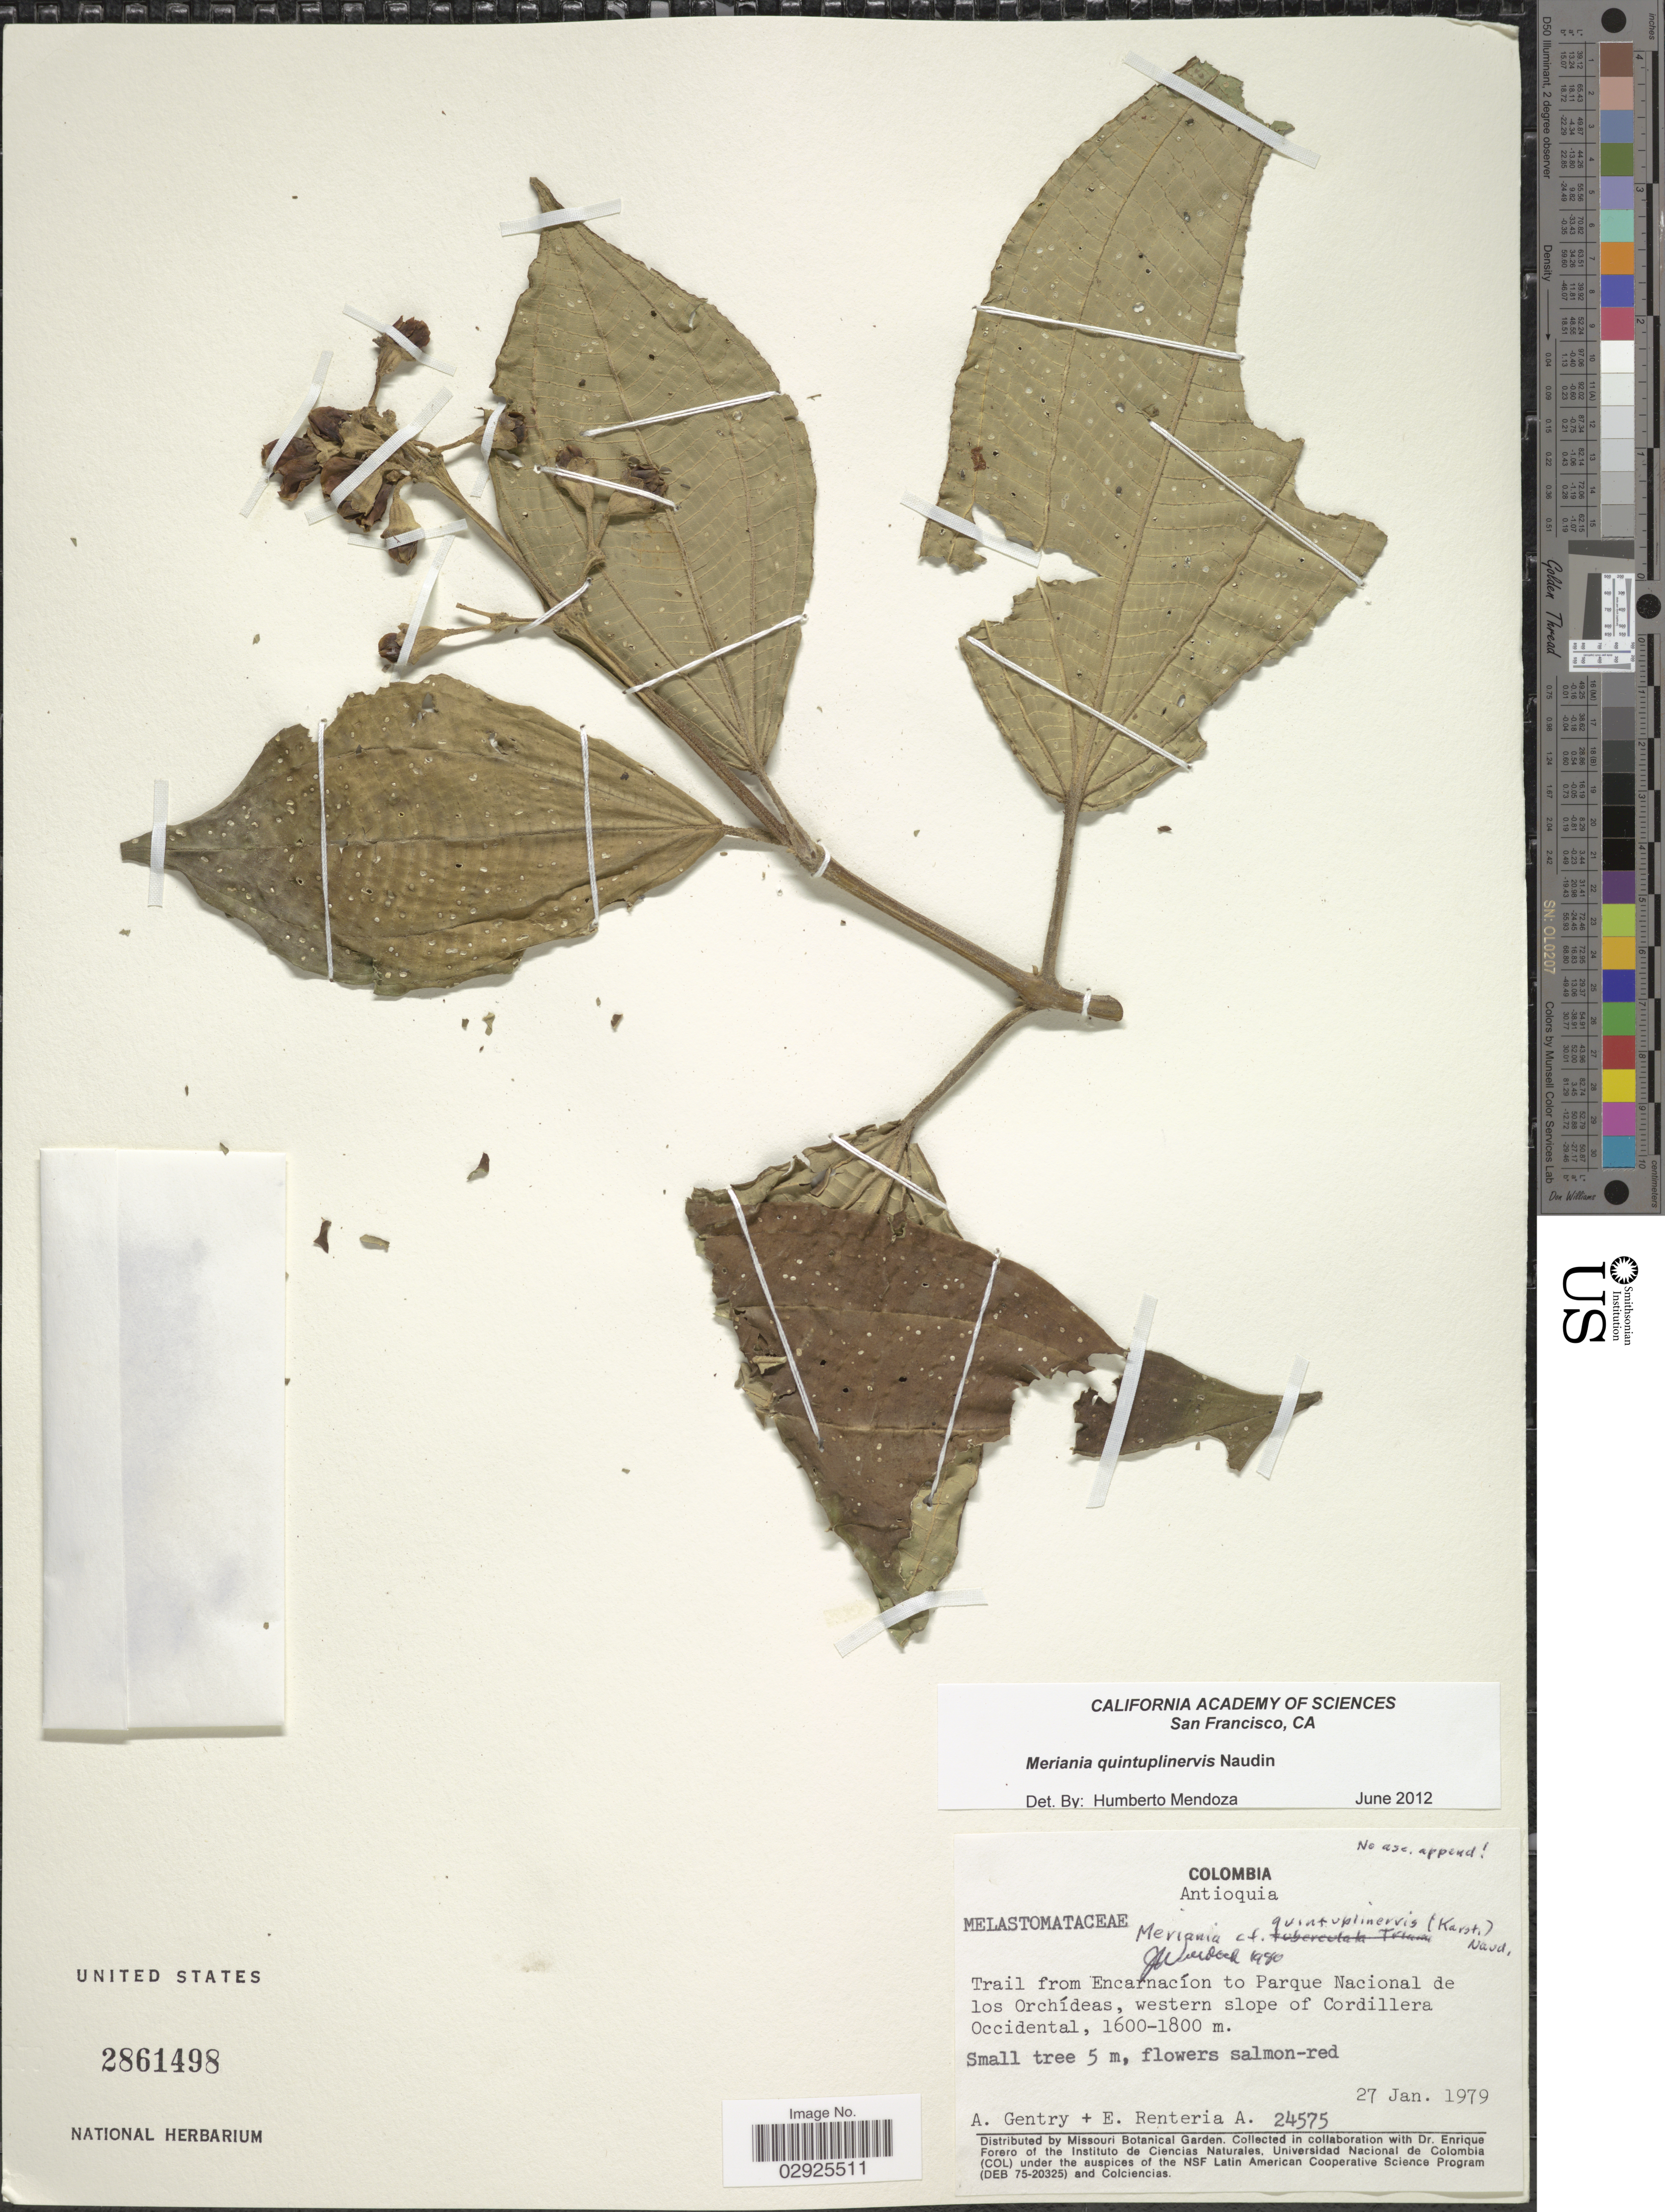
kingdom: Plantae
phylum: Tracheophyta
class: Magnoliopsida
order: Myrtales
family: Melastomataceae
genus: Meriania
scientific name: Meriania quintuplinervis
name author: Naudin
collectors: A. H. Gentry & E. Renteria A.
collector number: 24575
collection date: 1979-01-27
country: Colombia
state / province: Antioquia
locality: Trail from Encarnacíon to Parque Nacional de los Orchídeas, western slope of Cordillera Occidental.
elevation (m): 1600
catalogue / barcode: US 2861498